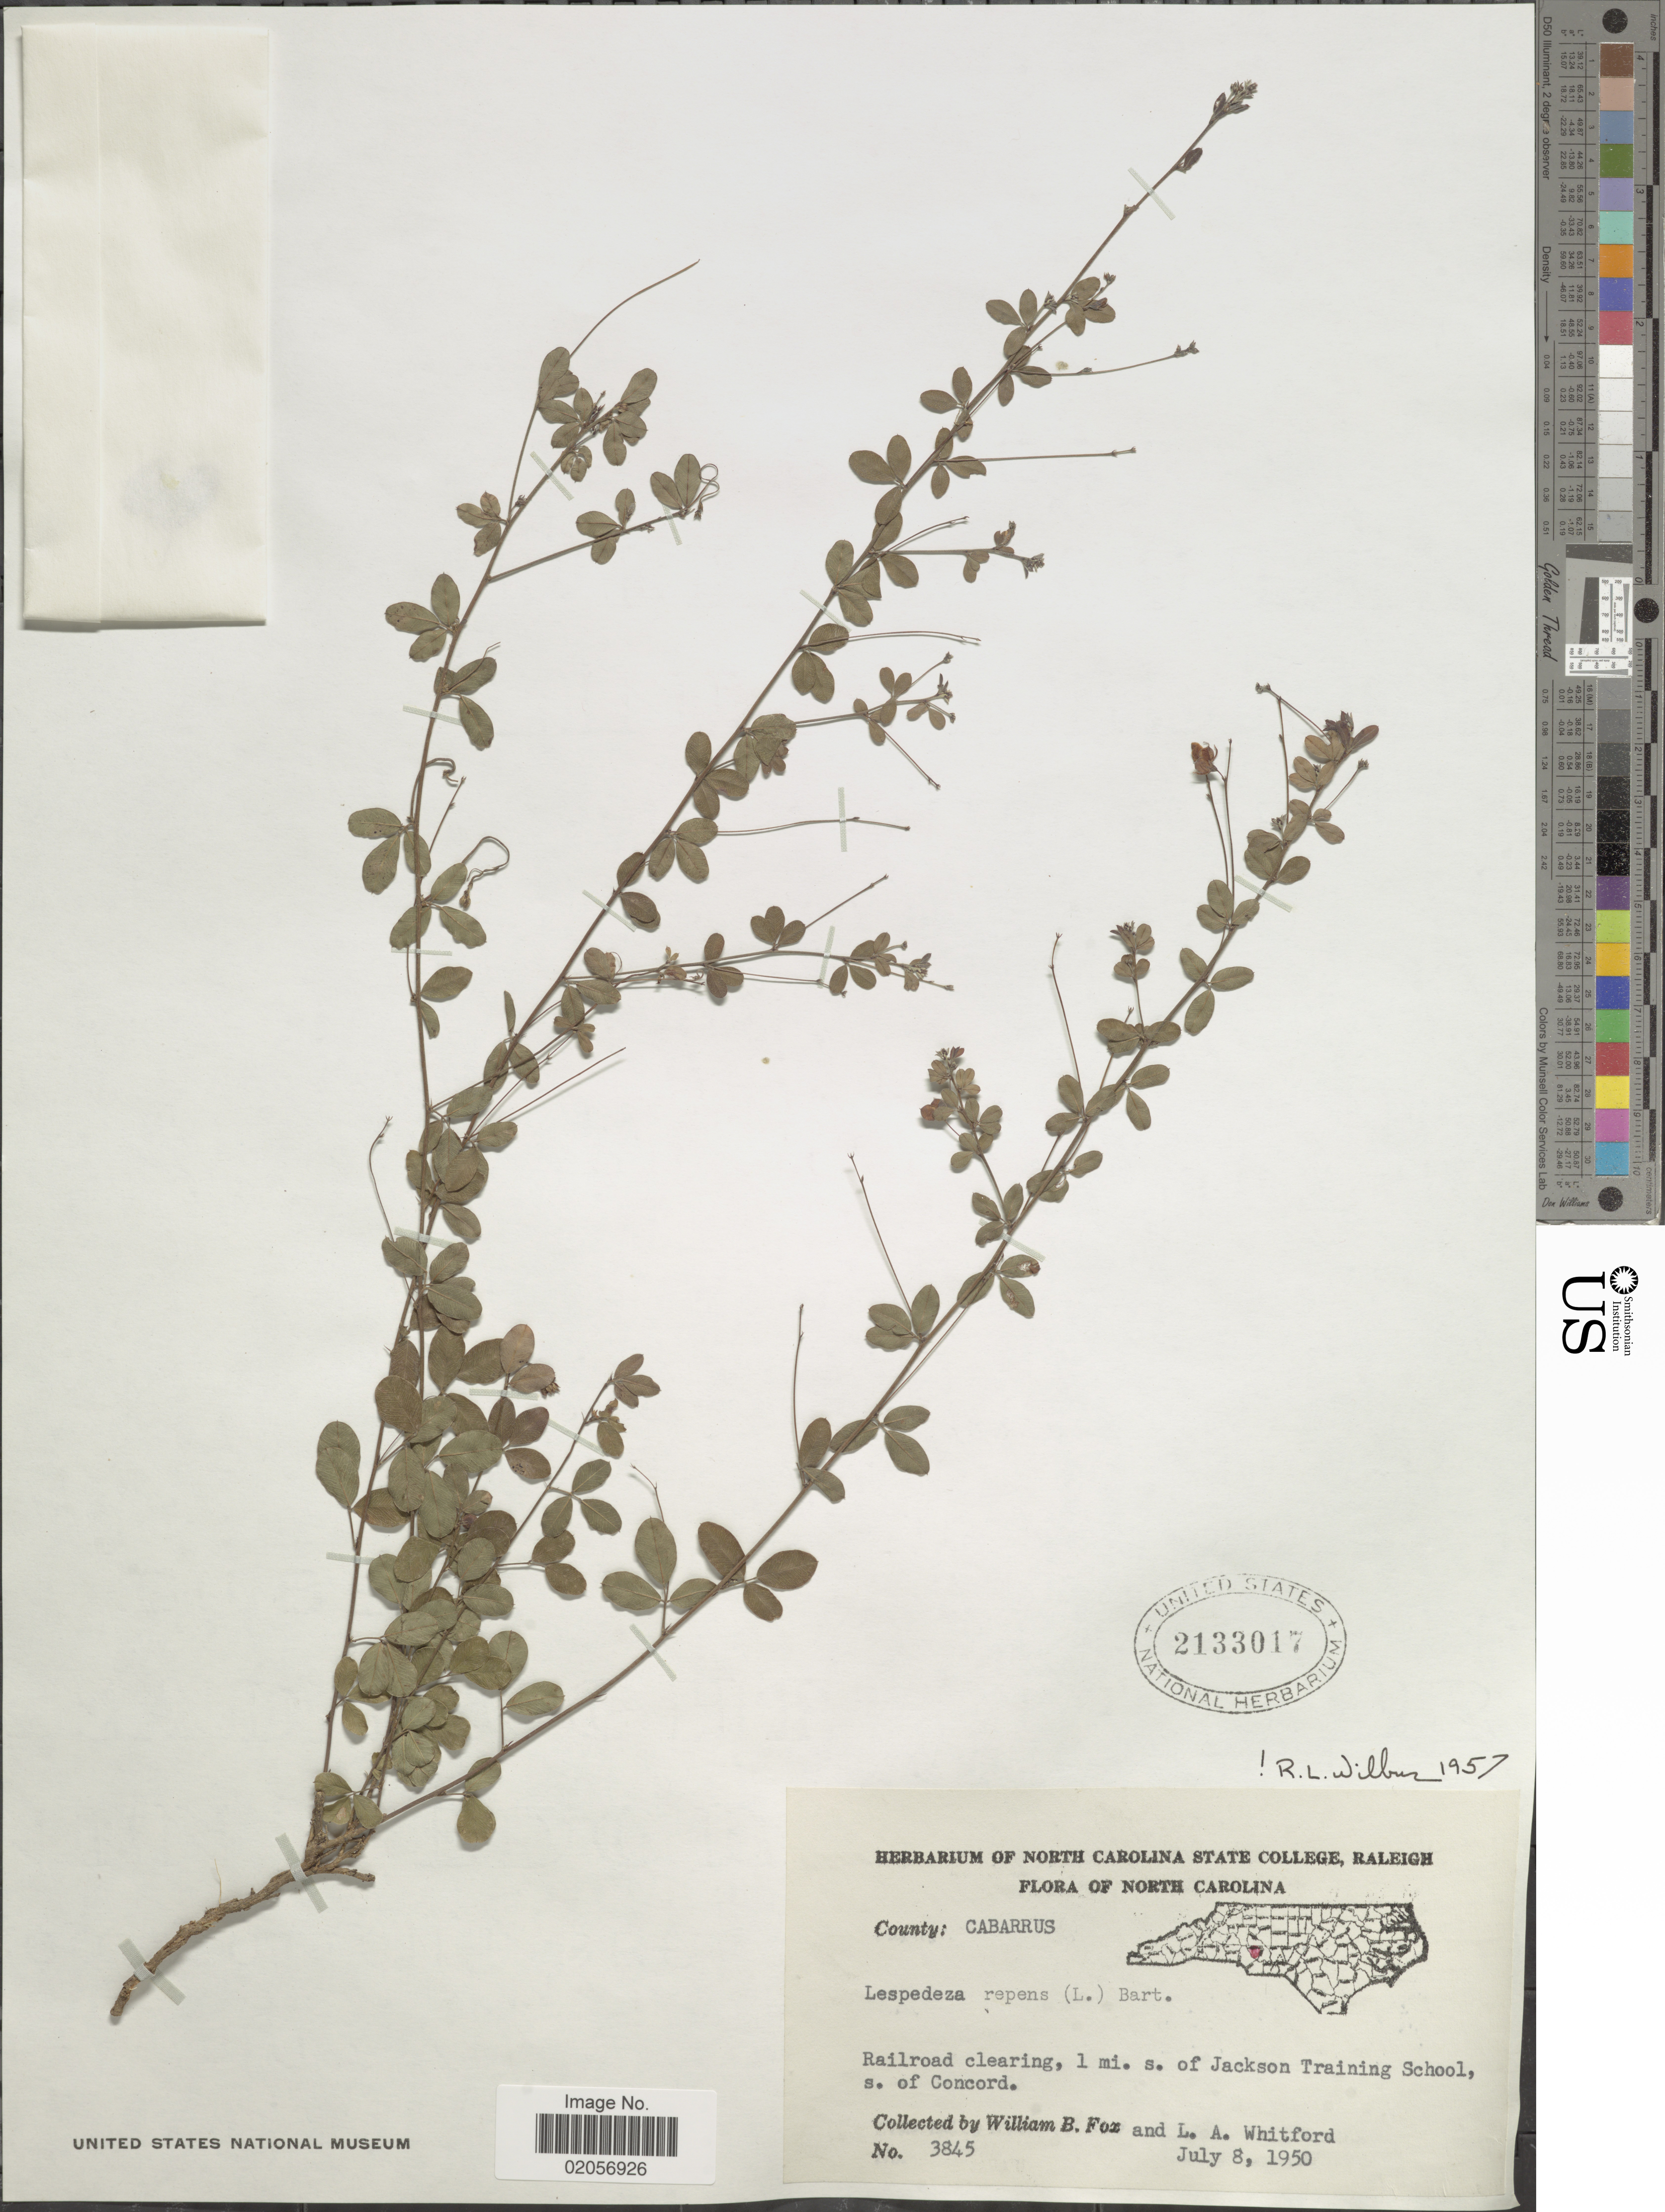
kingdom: Plantae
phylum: Tracheophyta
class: Magnoliopsida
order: Fabales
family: Fabaceae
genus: Lespedeza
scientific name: Lespedeza repens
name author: (L.) W.P.C. Barton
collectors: W. B. Fox & L. Whitford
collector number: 3845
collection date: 1950-07-08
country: United States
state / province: North Carolina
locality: County: Cabarrus, Railroad clearing, 1 mi. s. of Jackson Training School, s. of Concord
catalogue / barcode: US 2133017